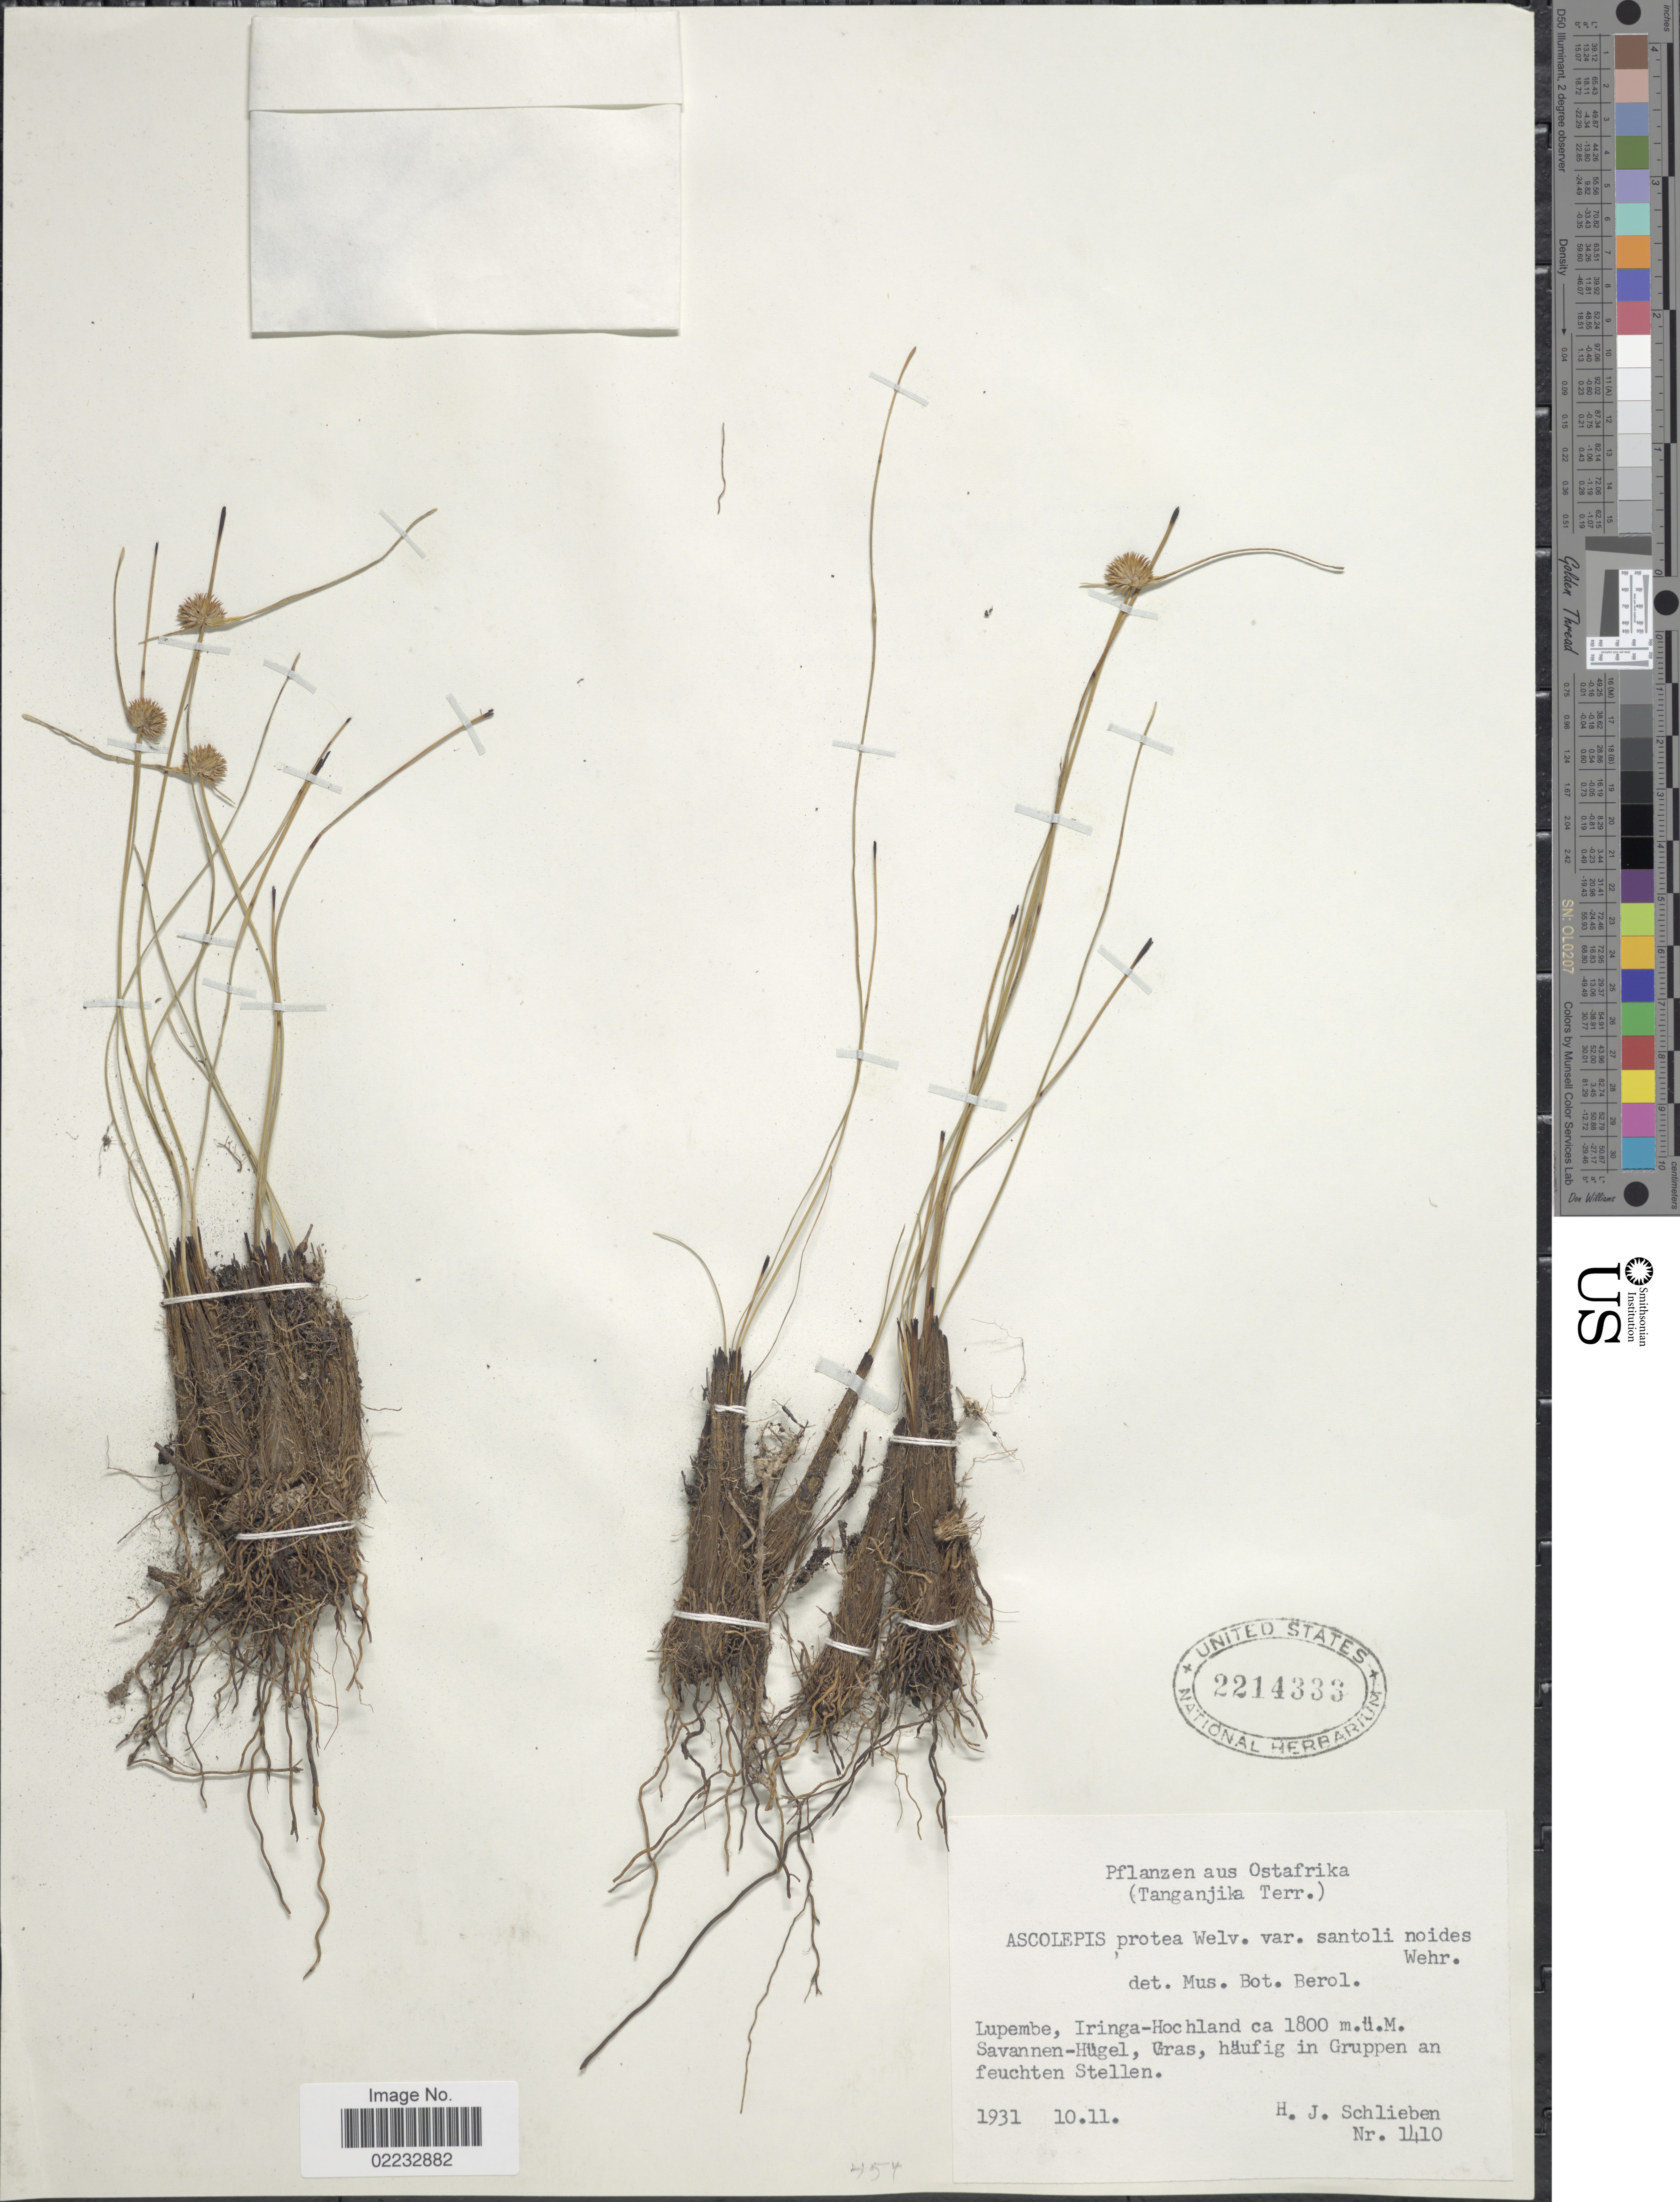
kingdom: Plantae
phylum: Tracheophyta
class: Liliopsida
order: Poales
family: Cyperaceae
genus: Cyperus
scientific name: Cyperus proteus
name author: (Welw.) Bauters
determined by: Strong, M. T., (US), Smithsonian Institution - National Museum of Natural History (UNITED STATES)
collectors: H. J. Schlieben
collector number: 1410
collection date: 1931-10-11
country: Tanzania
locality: Ostafrika (Tanganjika Terr.), Lupembe, Iringa-Hochland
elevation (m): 1800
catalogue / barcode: US 2214333